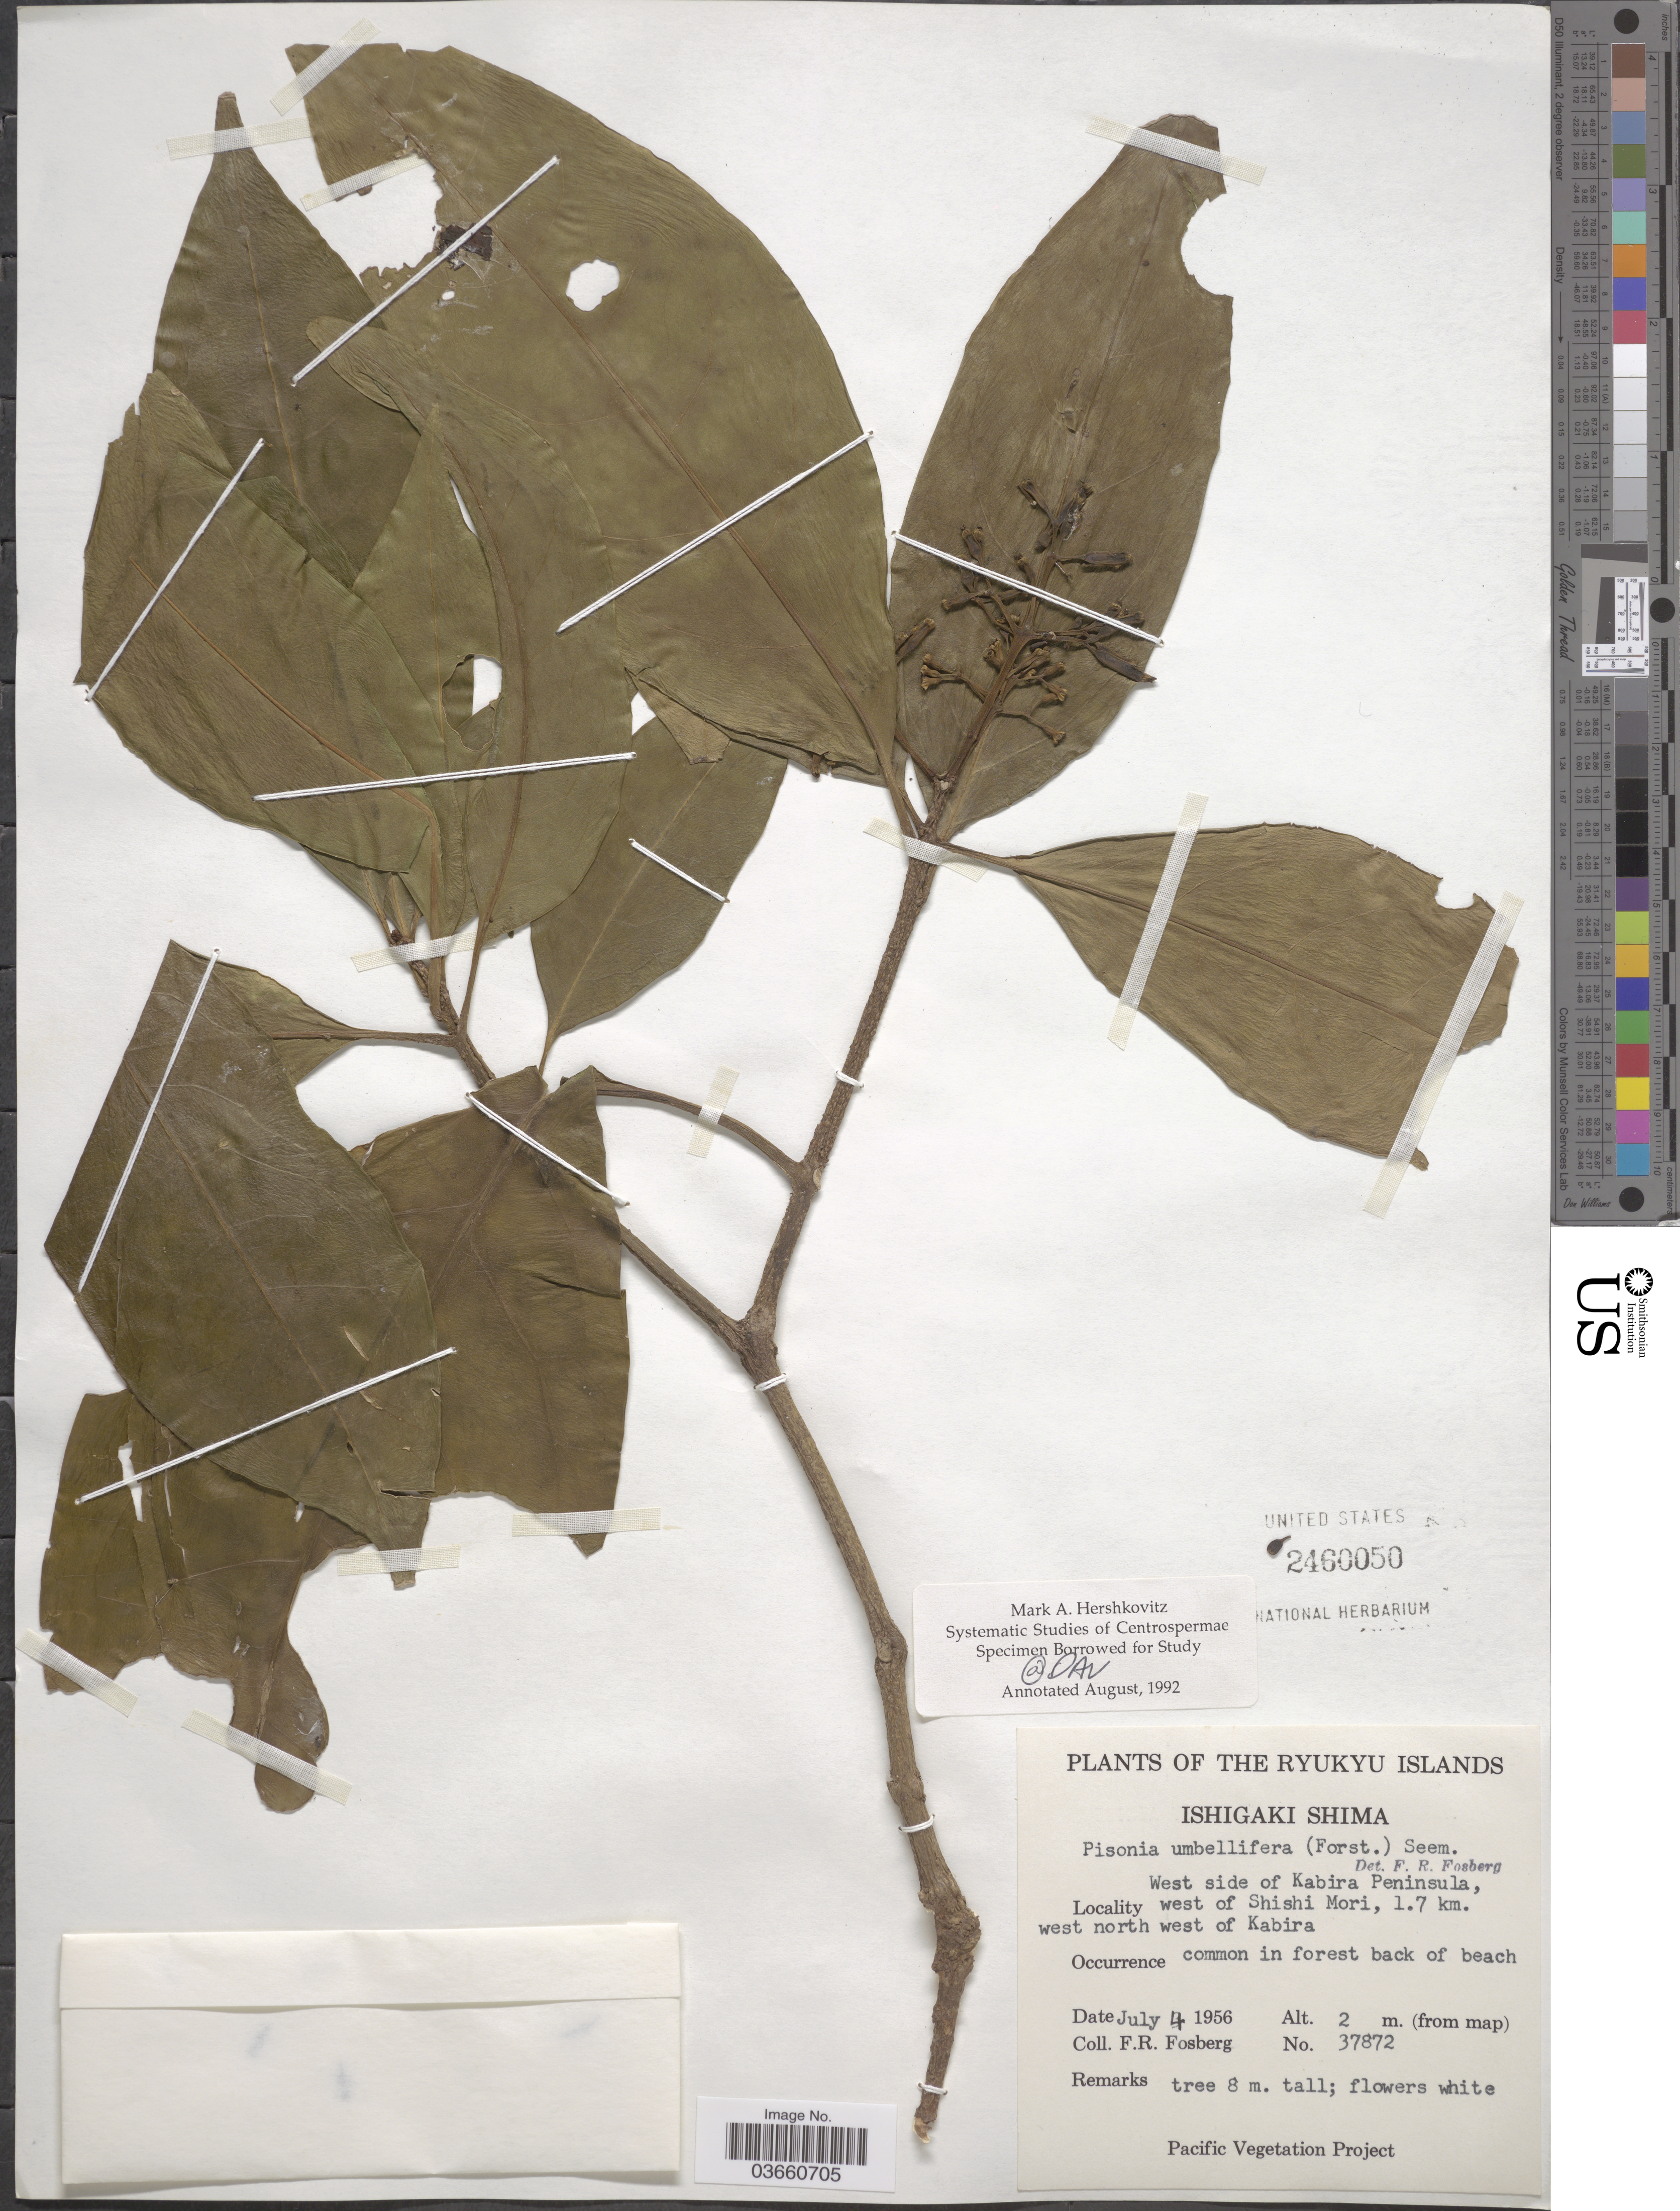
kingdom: Plantae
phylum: Tracheophyta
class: Magnoliopsida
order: Caryophyllales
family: Nyctaginaceae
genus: Pisonia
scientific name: Pisonia umbellifera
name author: (J.R. Forst. & G. Forst.) Seem.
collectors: F. R. Fosberg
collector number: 37872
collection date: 1956-07-04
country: Japan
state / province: Okinawa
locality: The Ryukyu Islands. Ishigaki Shima. West side of Kabira Peninsula, west of Shishi Mori, 1.7 km. west north west of Kabira.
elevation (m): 2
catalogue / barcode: US 2460050